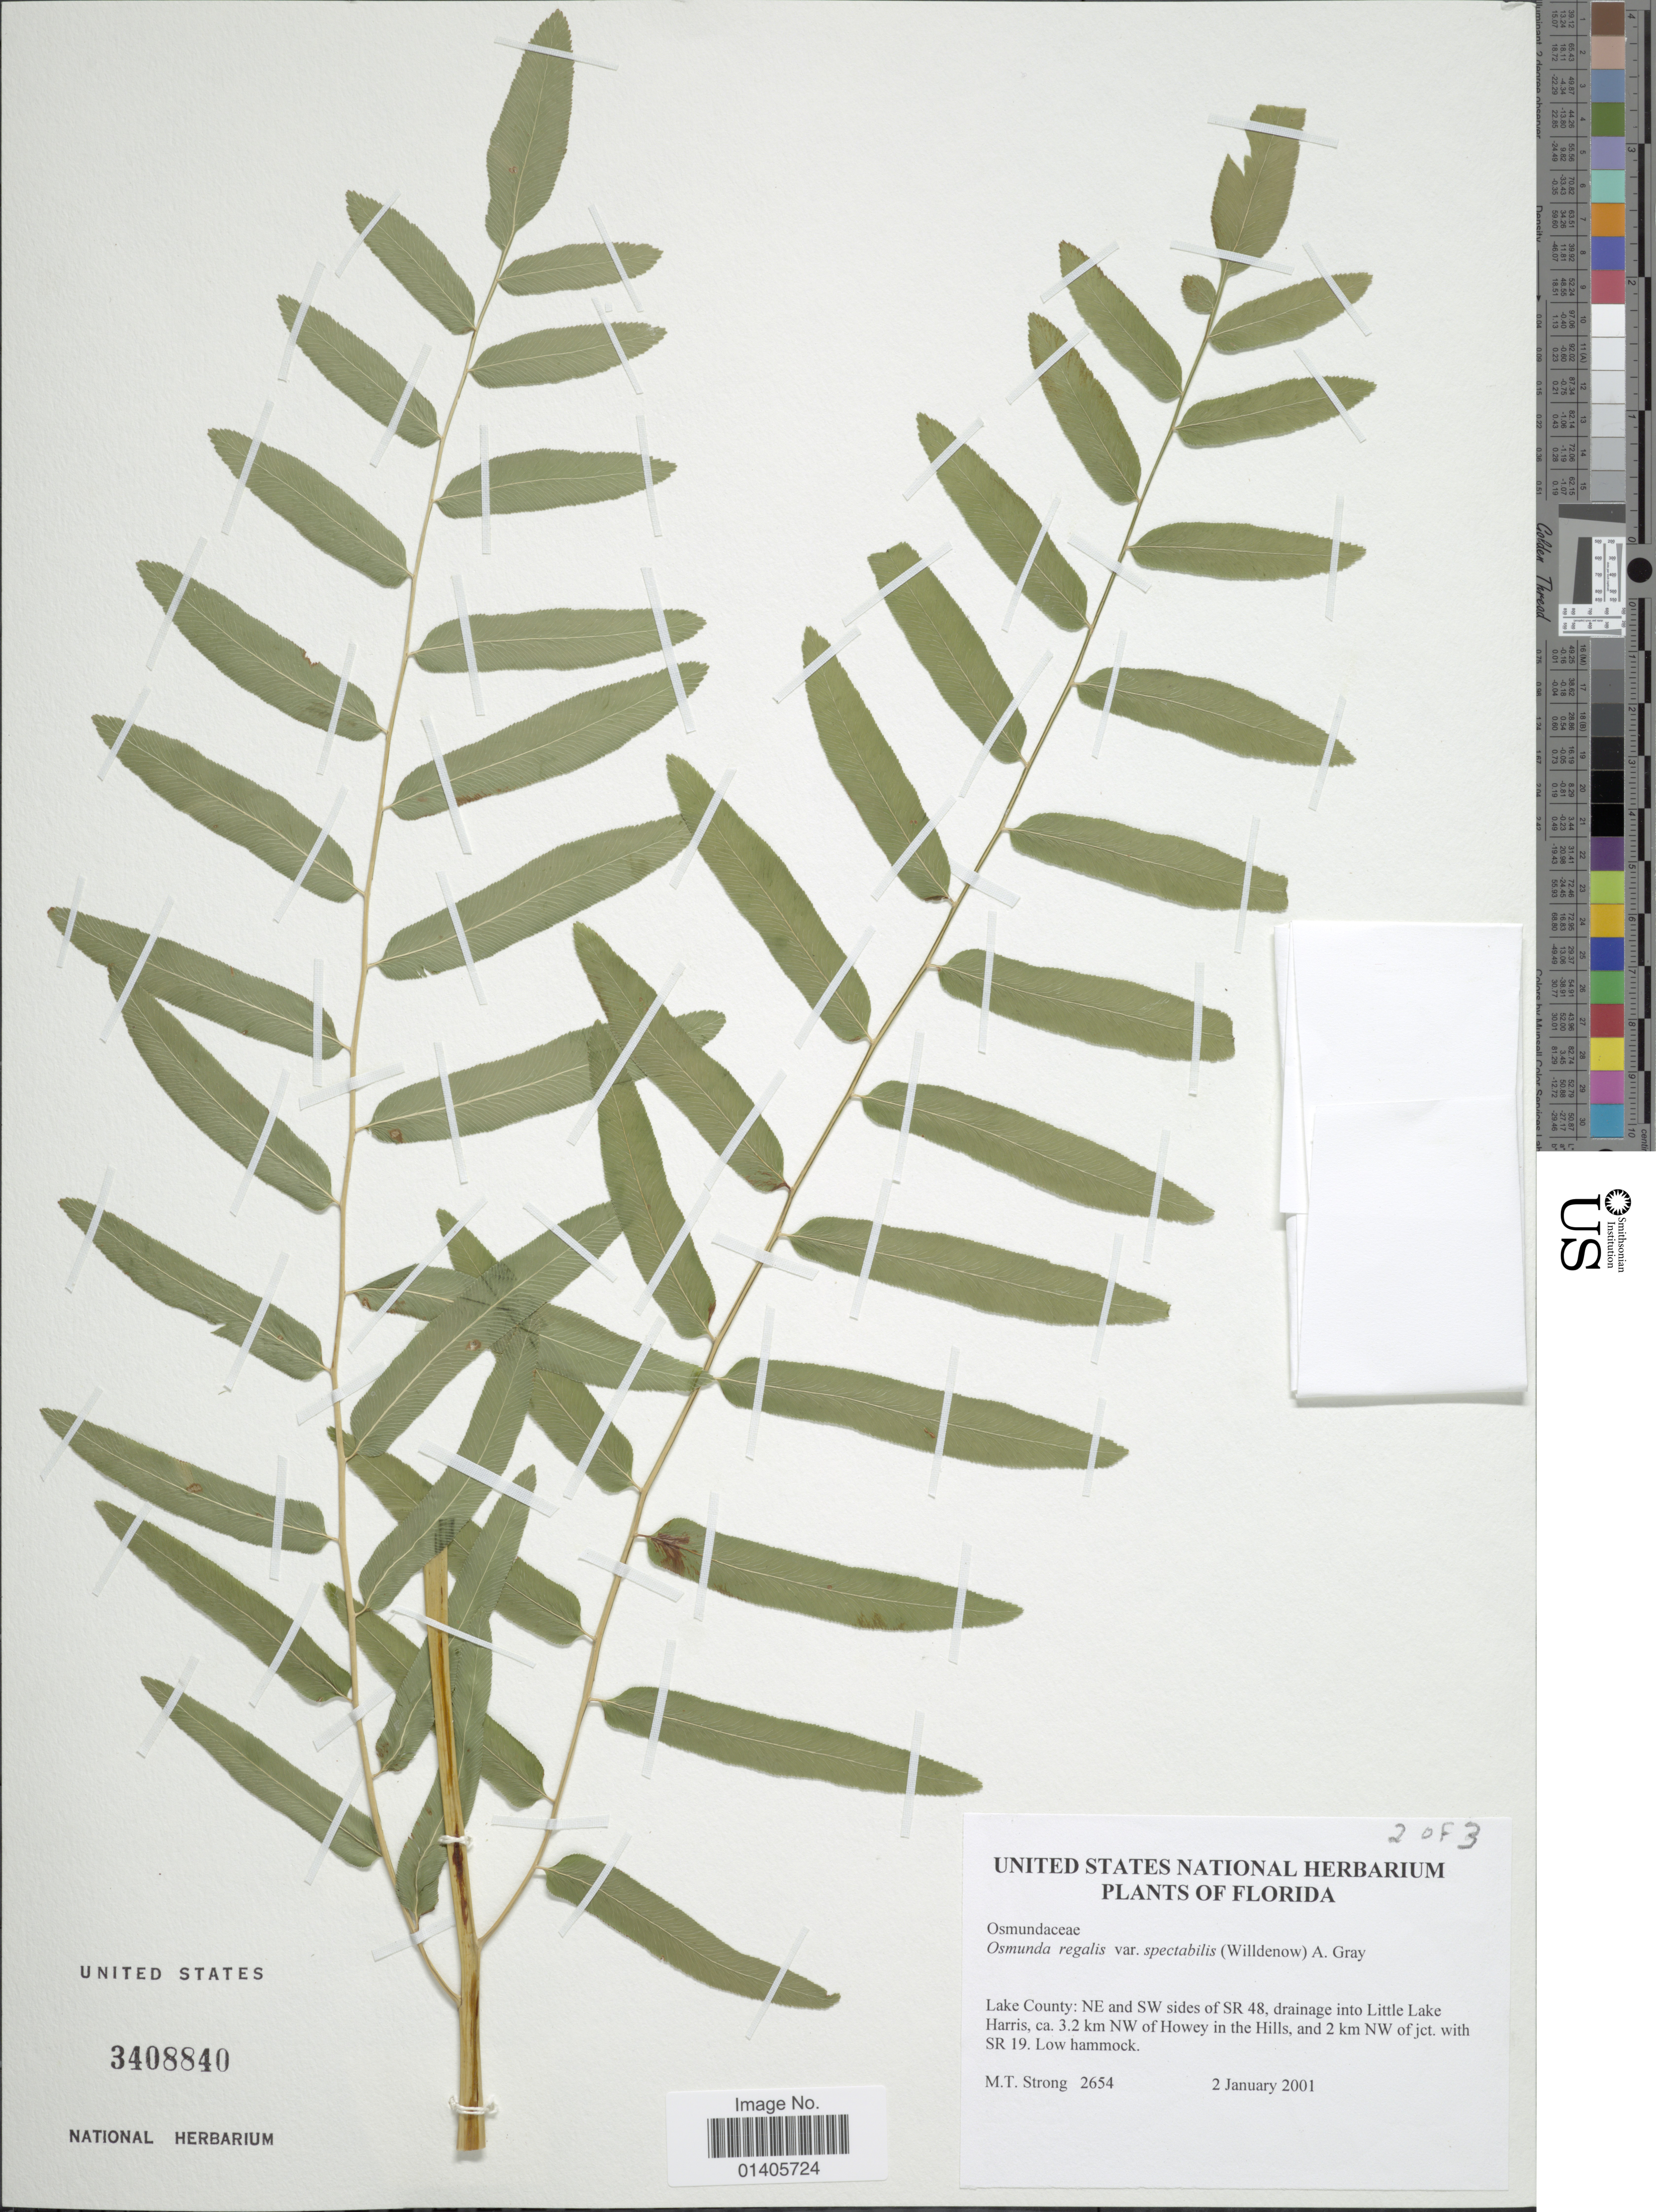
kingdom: Plantae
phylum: Tracheophyta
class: Polypodiopsida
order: Osmundales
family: Osmundaceae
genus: Osmunda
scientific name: Osmunda regalis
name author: L.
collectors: M. T. Strong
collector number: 2654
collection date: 2001-01-02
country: United States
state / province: Florida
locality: Lake County: NE and SW sides of SR 48, drainage into Lttle Lake Harris, ca 3.2 km NW of Howey in the Hills, and 2 km NW of jct. with Sr 19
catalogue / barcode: US 3408840